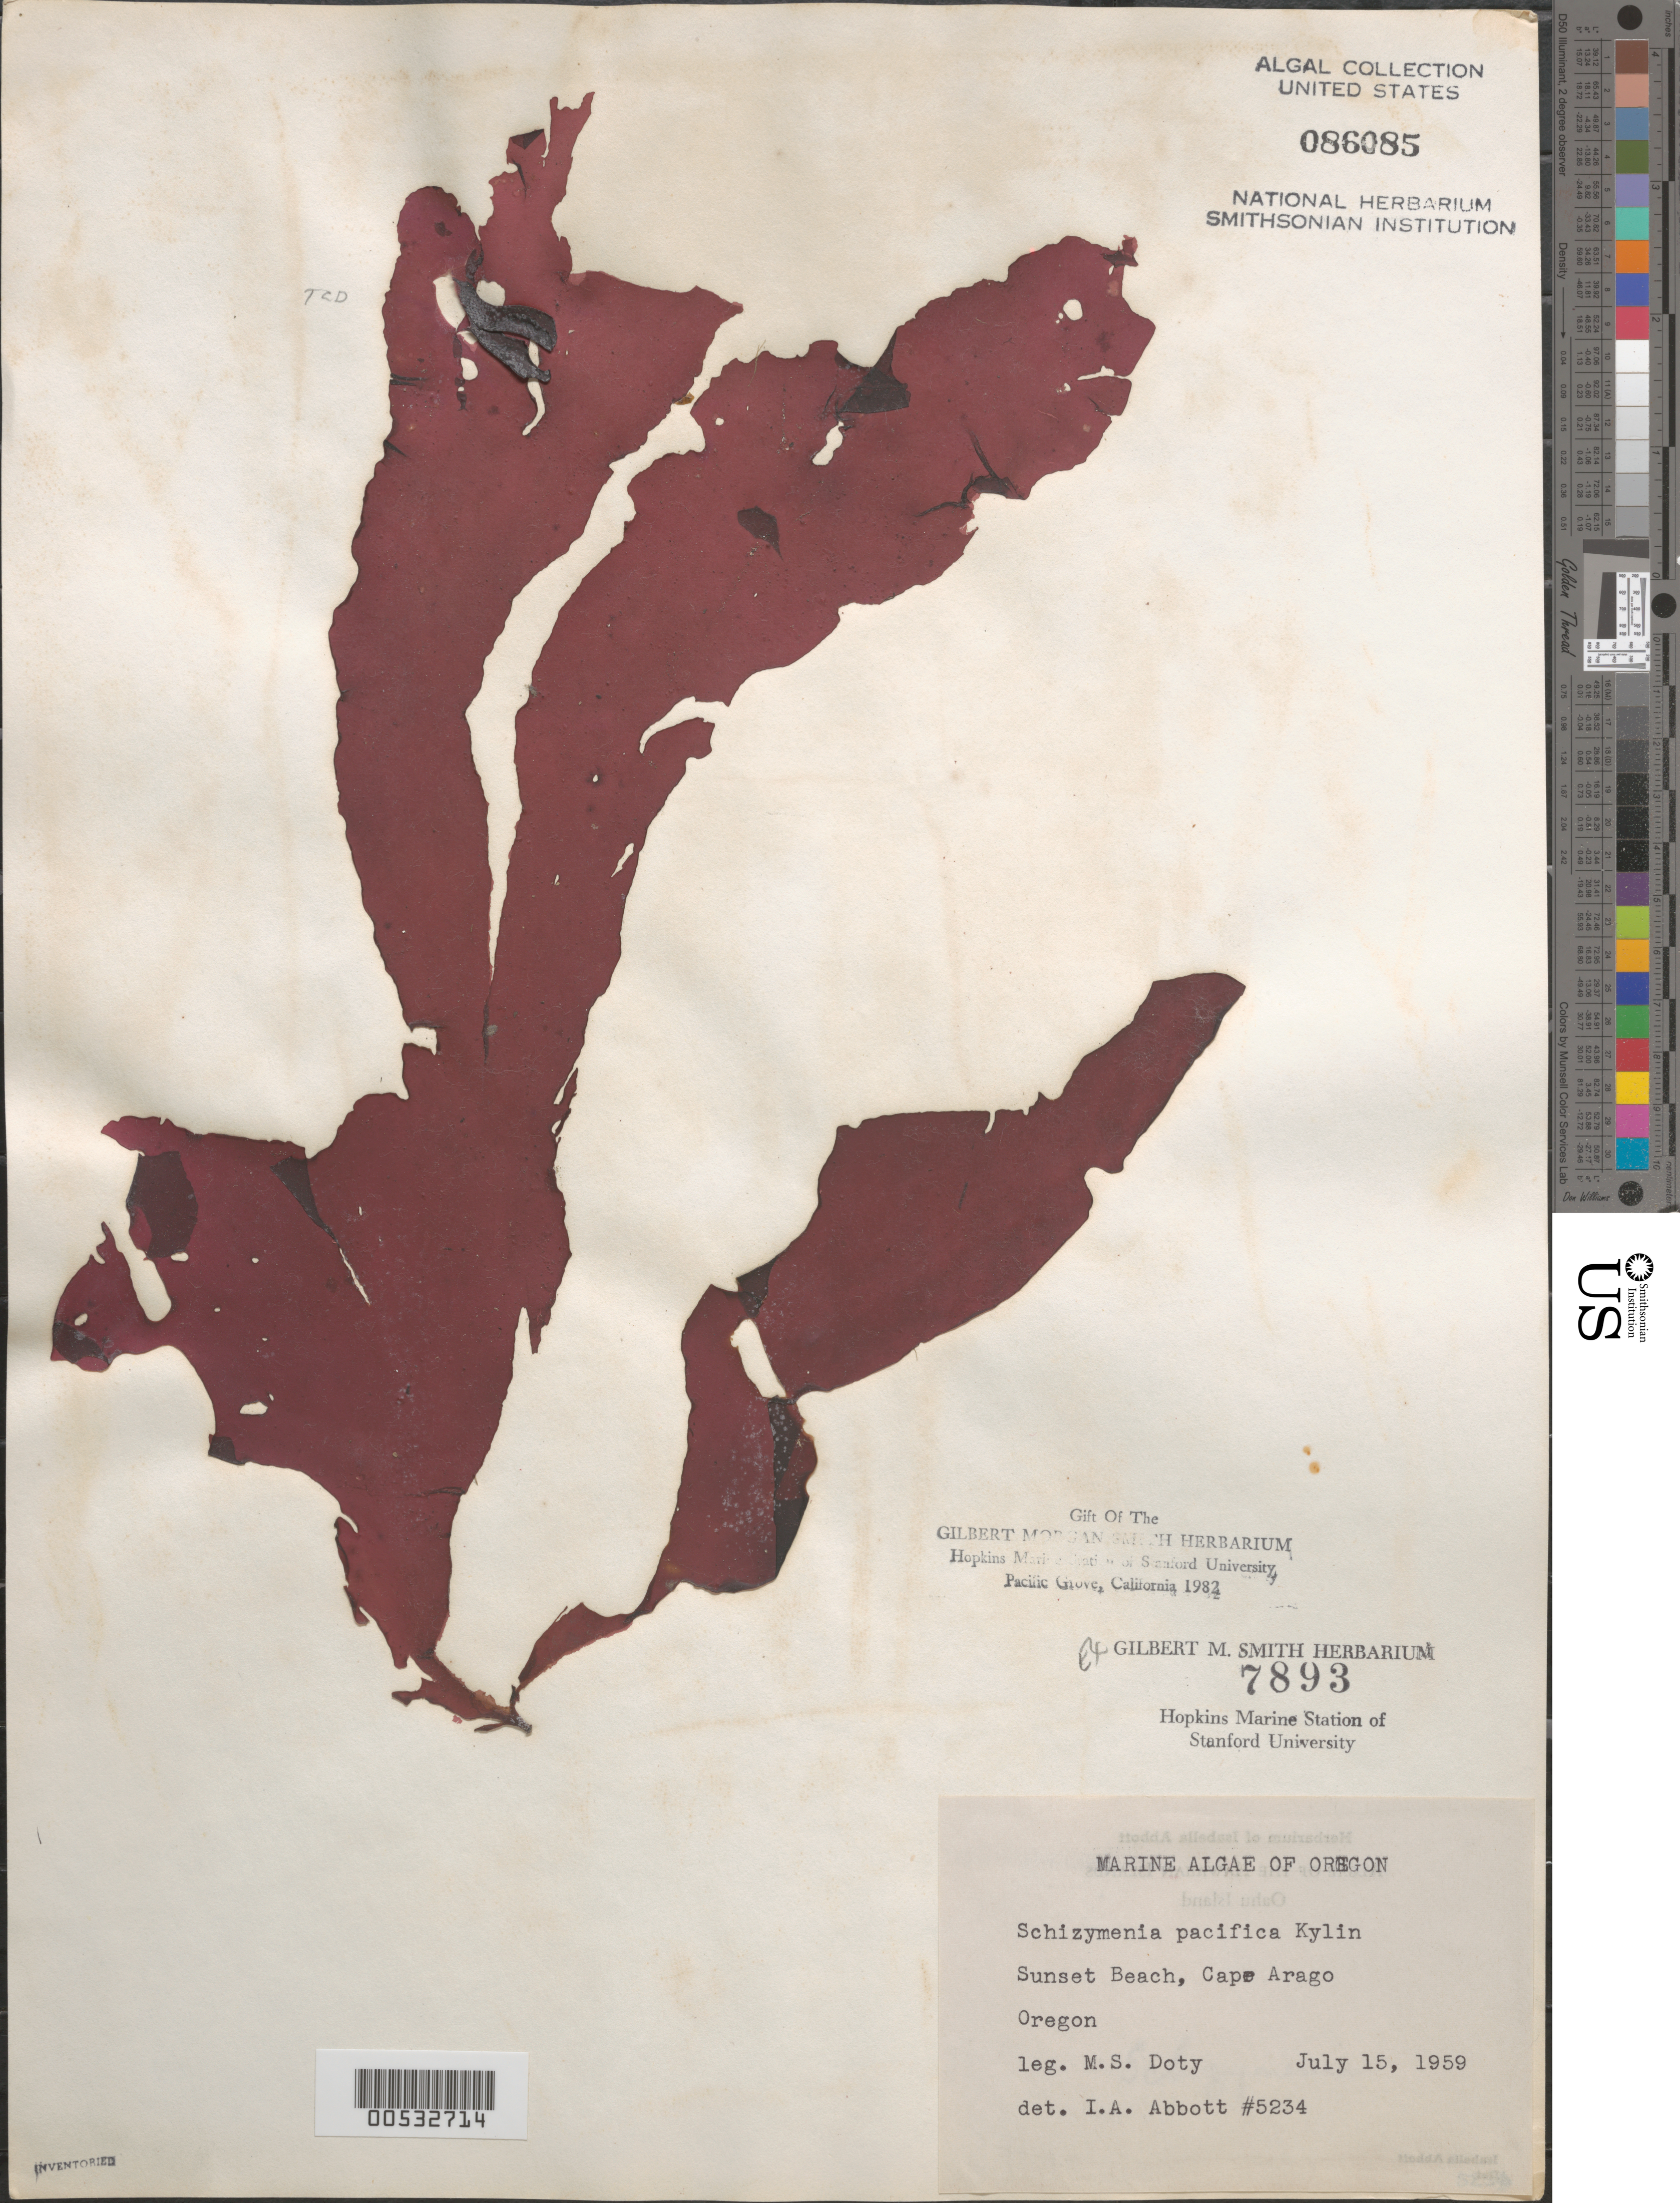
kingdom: Plantae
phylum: Rhodophyta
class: Florideophyceae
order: Nemastomatales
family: Schizymeniaceae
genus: Schizymenia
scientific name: Schizymenia pacifica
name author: (Kylin) Kylin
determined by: Abbott, Isabella A.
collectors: M. S. Doty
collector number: MSD 5234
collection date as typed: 15 Jul 1959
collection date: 1959-07-15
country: United States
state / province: Oregon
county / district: Coos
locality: Sunset Beach, Cape Arago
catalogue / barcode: US 86085